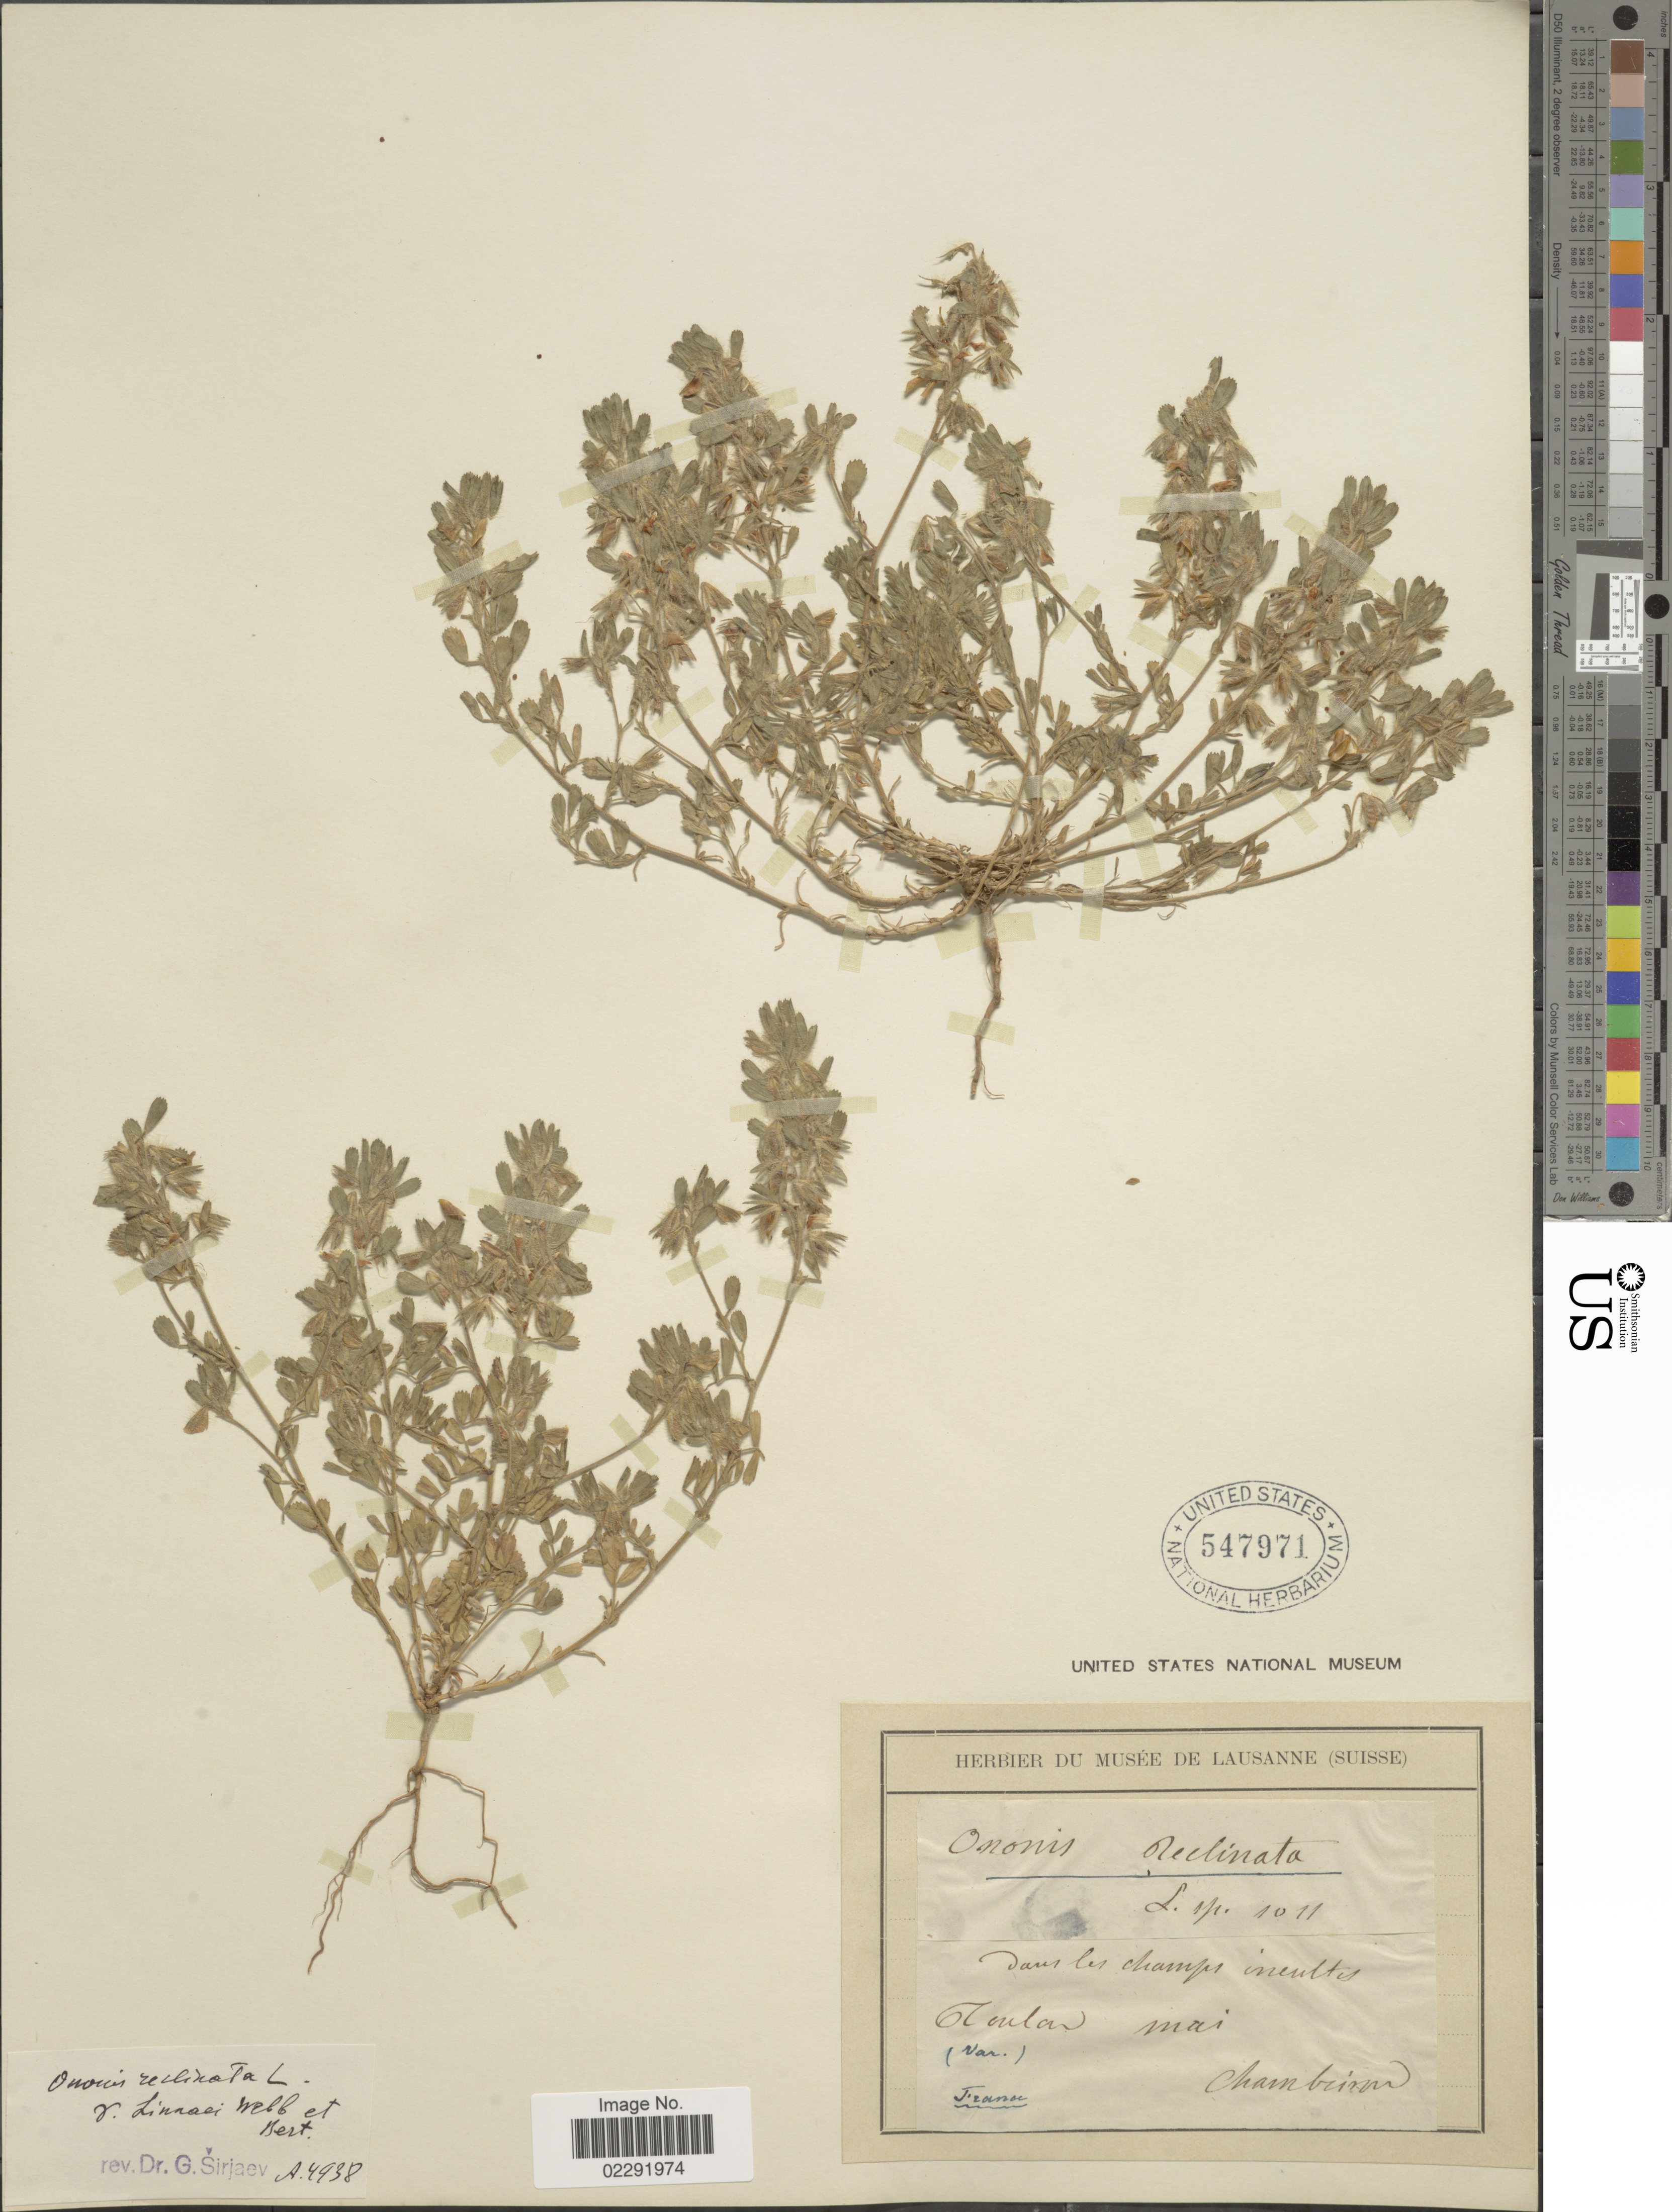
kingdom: Plantae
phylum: Tracheophyta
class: Magnoliopsida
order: Fabales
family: Fabaceae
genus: Ononis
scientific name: Ononis reclinata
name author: L.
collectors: Chambeiron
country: France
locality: Dans les champs uncultis Toular (Var.). [interpreted]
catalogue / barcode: US 547971